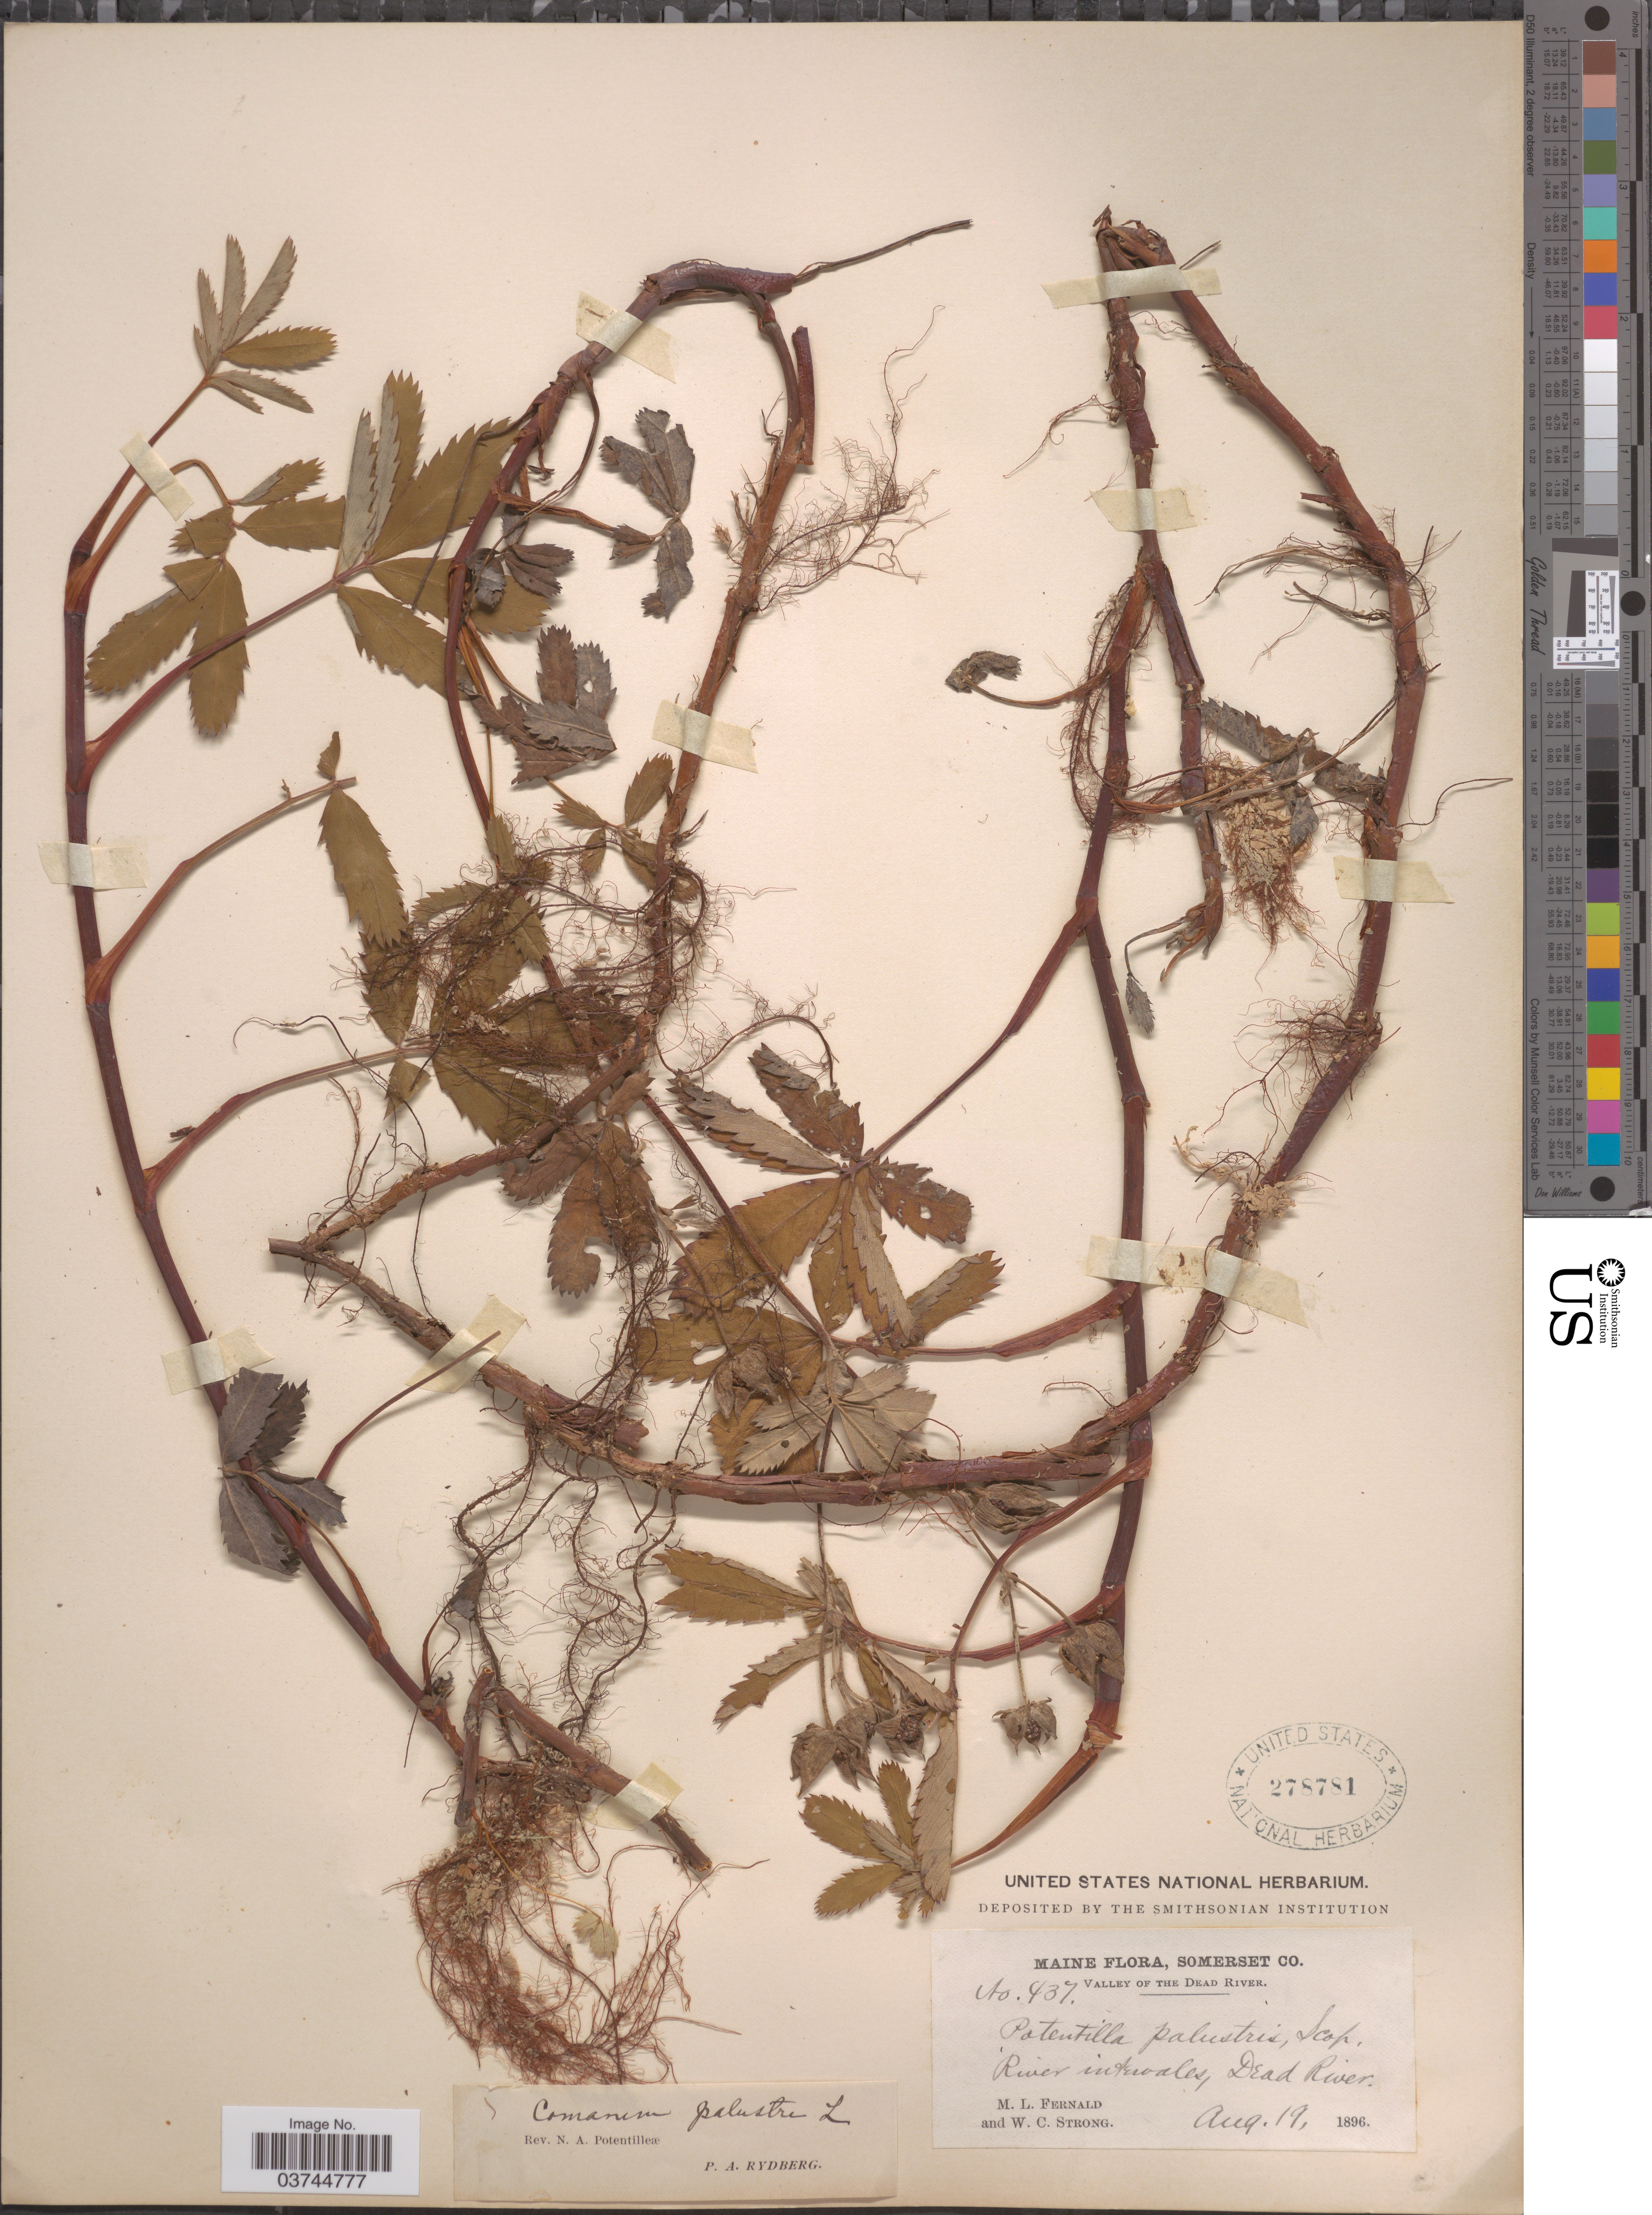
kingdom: Plantae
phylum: Tracheophyta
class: Magnoliopsida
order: Rosales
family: Rosaceae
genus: Comarum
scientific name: Comarum palustre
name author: L.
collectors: M. L. Fernald & W. C. Strong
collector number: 437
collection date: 1896-08-19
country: United States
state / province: Maine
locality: Somerset Co. Valley of the Dead River. River intervales, Dead River.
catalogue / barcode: US 278781